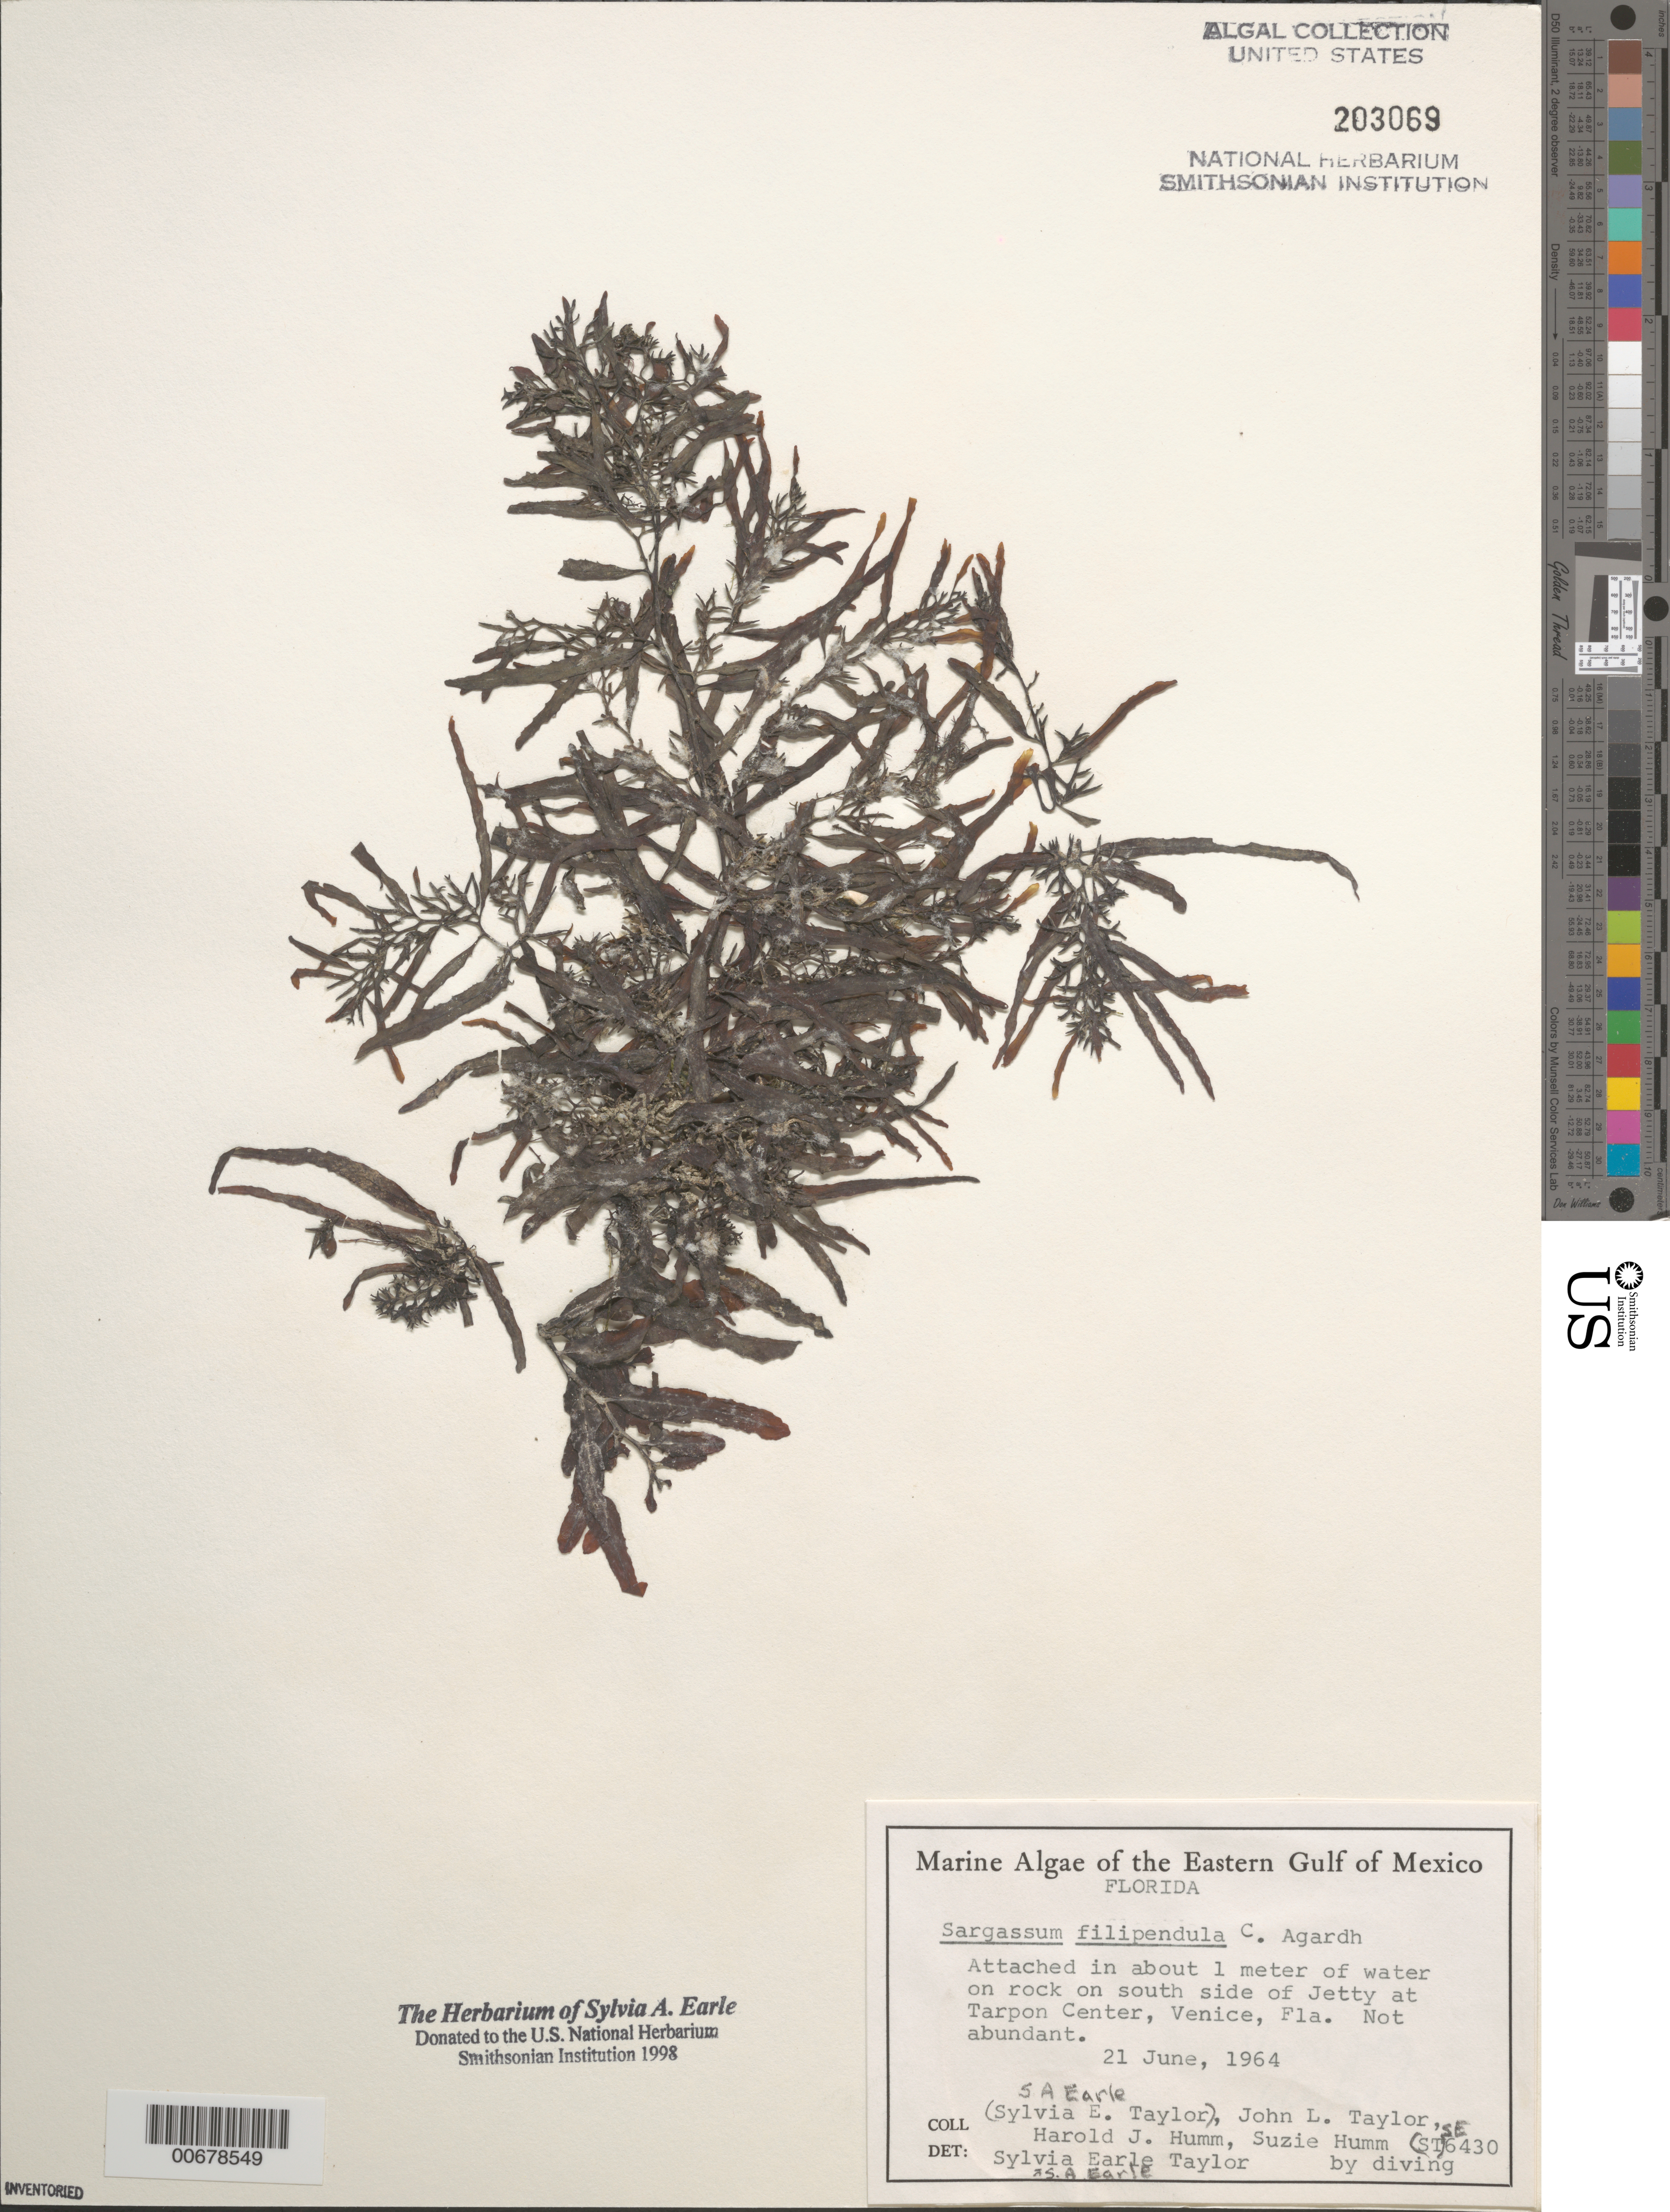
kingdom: Chromista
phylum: Ochrophyta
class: Phaeophyceae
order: Fucales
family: Sargassaceae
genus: Sargassum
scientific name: Sargassum filipendula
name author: C. Agardh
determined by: Earle, S. A.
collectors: S. A. Earle, J. L. Taylor, H. J. Humm & S. Humm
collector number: SE 6430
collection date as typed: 21 Jun 1964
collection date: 1964-06-21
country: United States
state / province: Florida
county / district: Sarasota County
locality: Tarpon Center Jetty, Venice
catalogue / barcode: US 203069